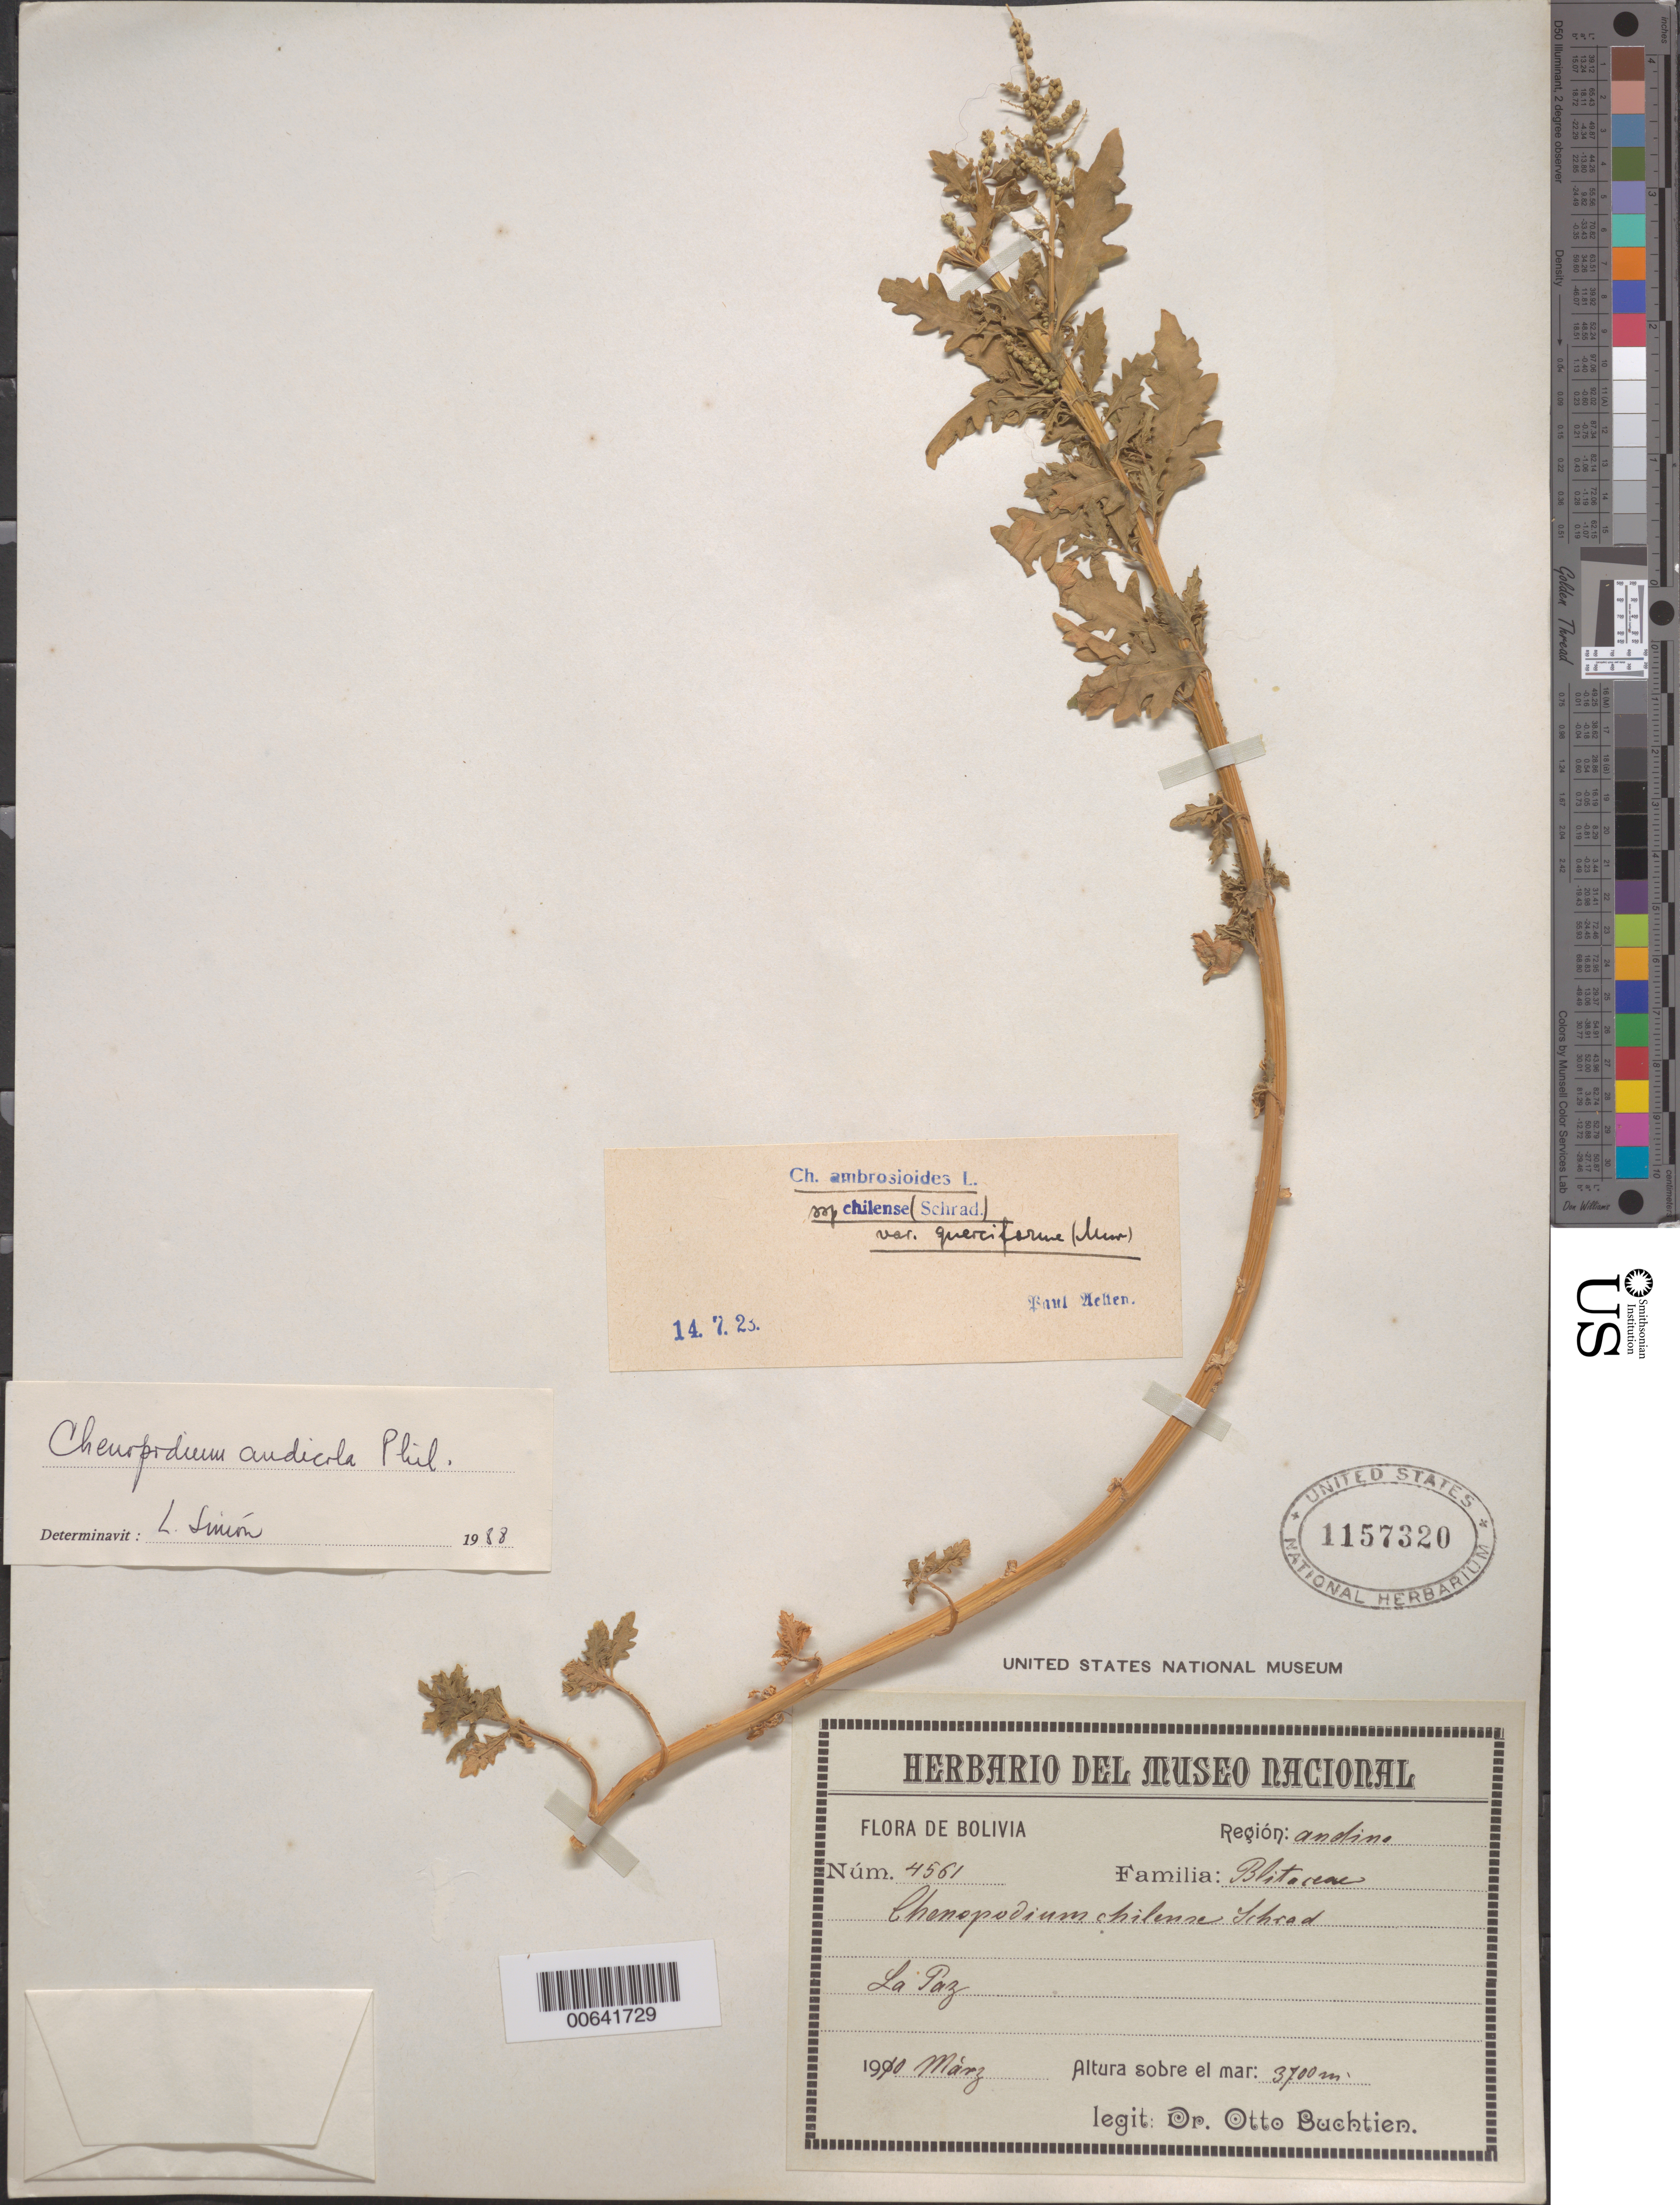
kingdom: Plantae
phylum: Tracheophyta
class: Magnoliopsida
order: Caryophyllales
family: Amaranthaceae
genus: Chenopodium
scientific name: Chenopodium andicola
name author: (Phil.) Reiche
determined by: Simión, --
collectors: O. Buchtien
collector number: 4561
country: Bolivia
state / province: La Paz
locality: S/datos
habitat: Región andina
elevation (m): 3700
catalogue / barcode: US 1157320